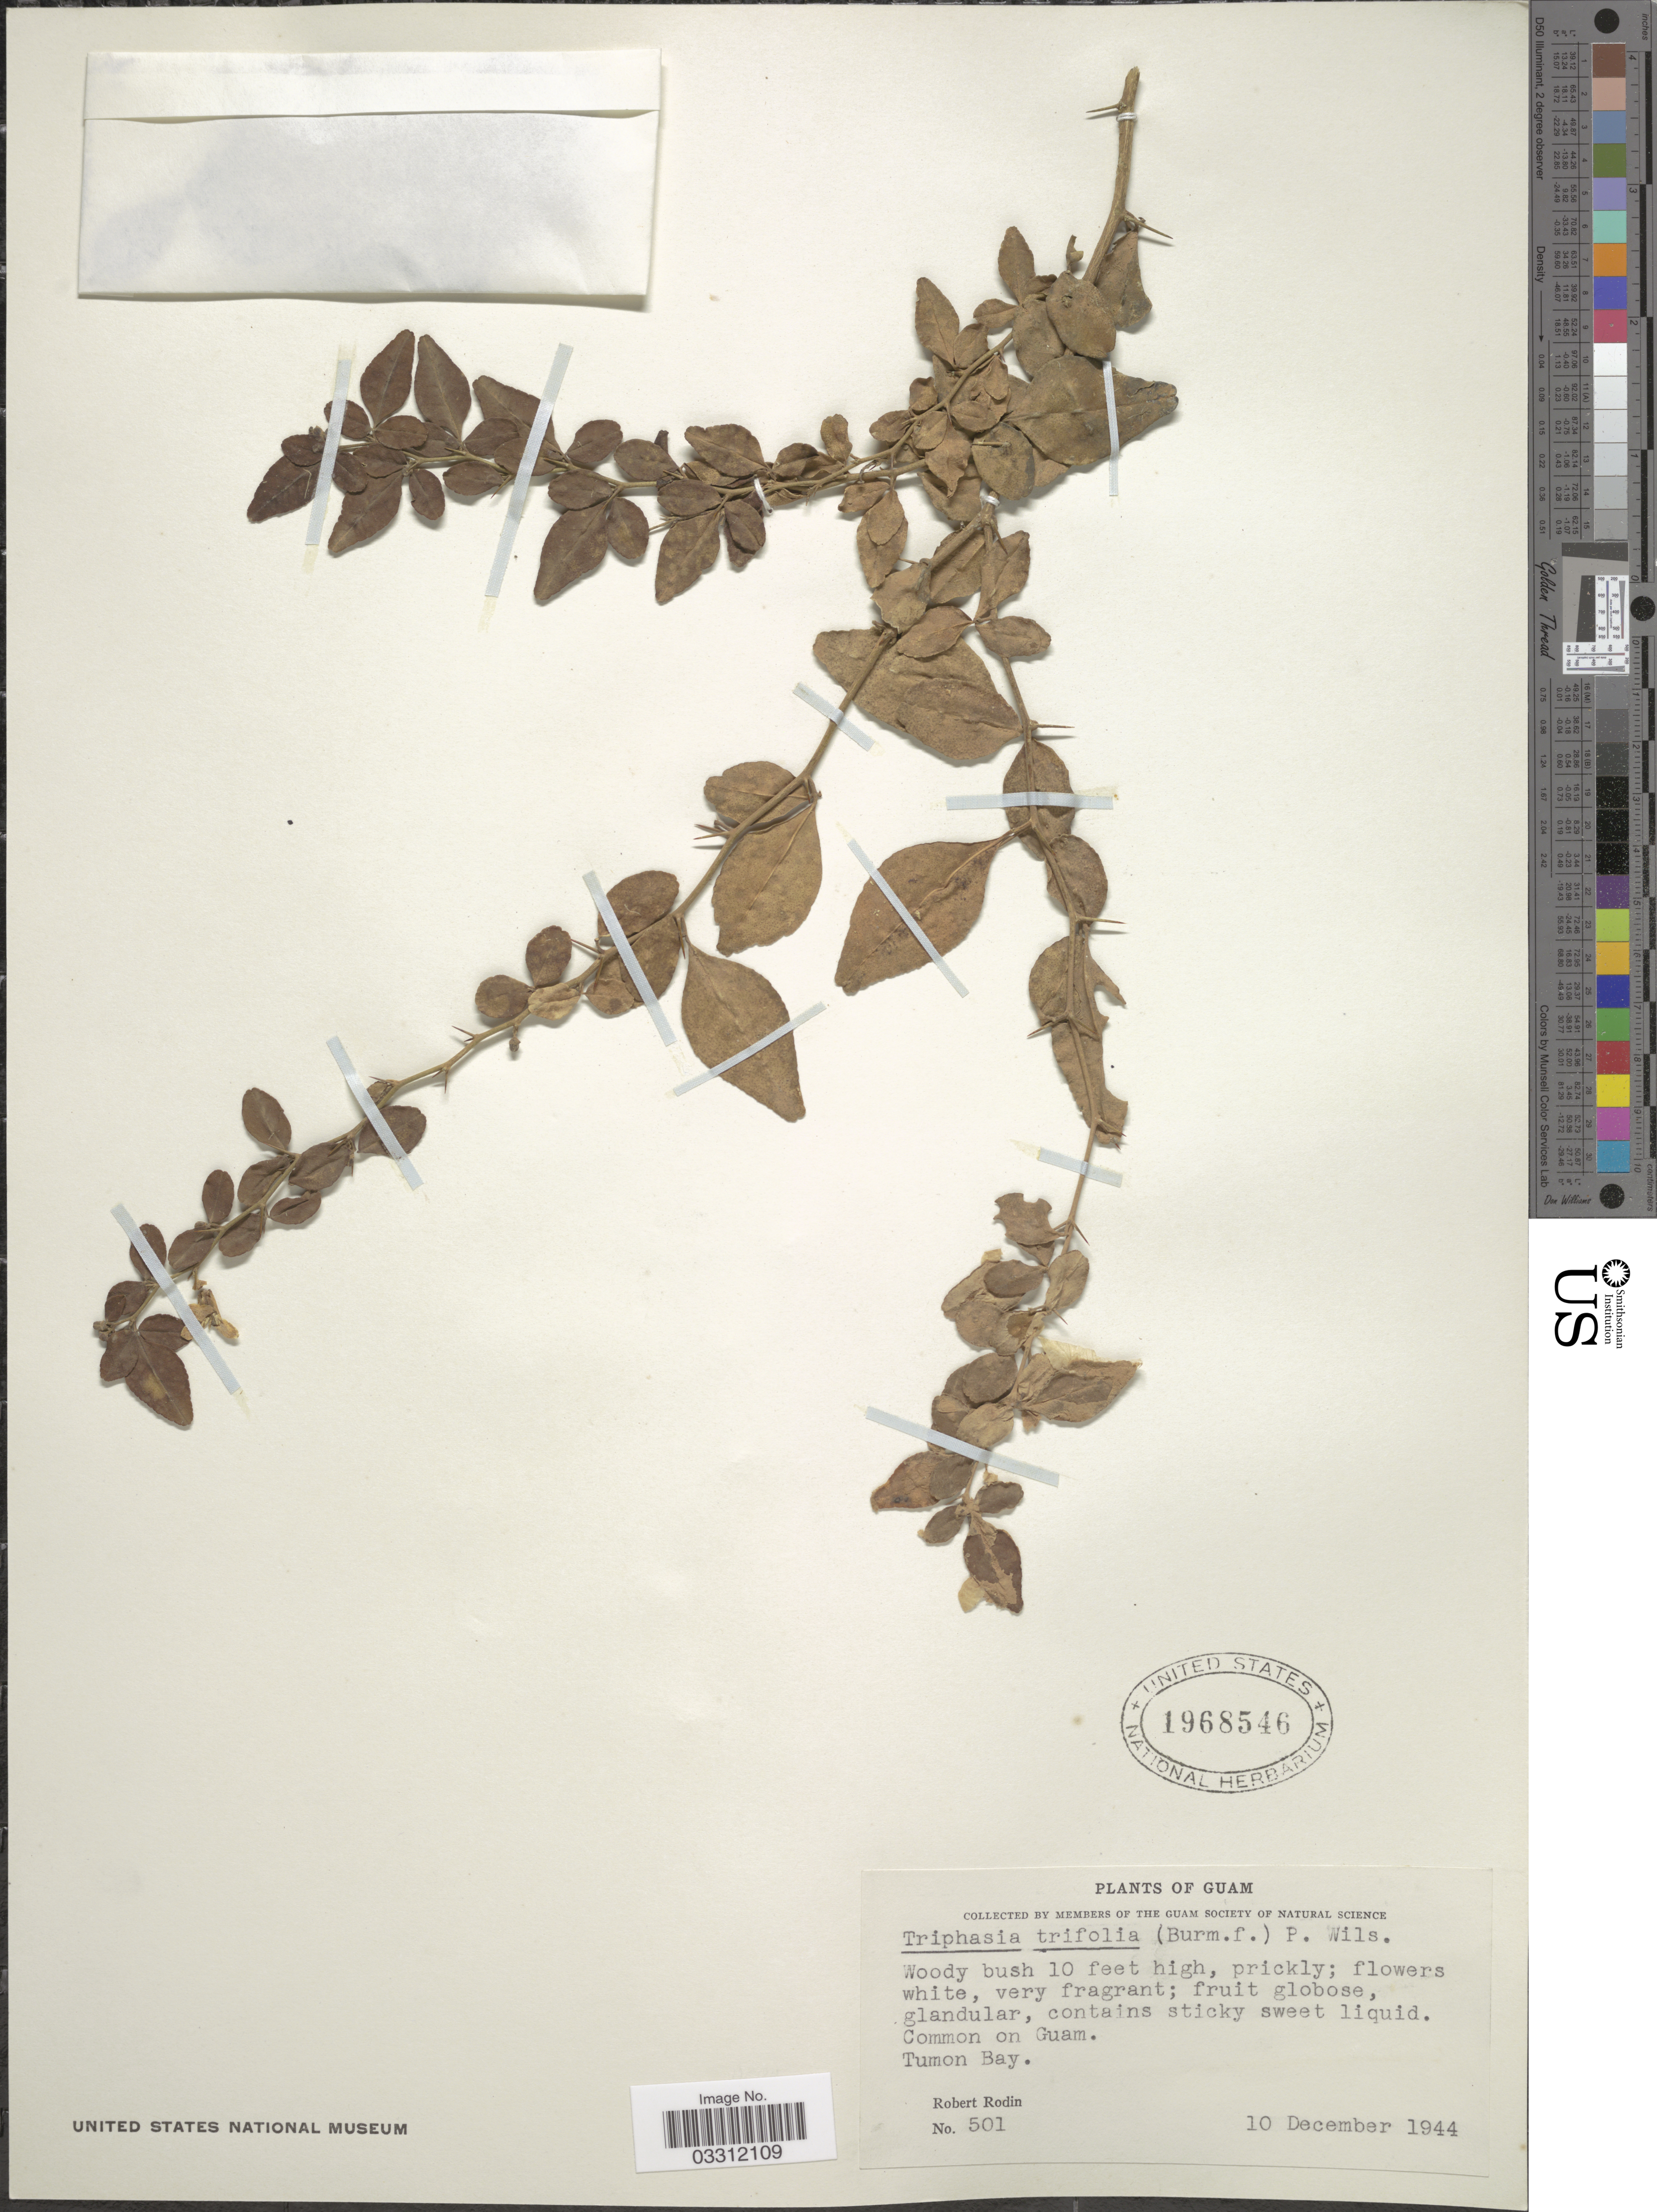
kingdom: Plantae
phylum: Tracheophyta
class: Magnoliopsida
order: Sapindales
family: Rutaceae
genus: Triphasia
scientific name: Triphasia trifolia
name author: (Burm. f.) P. Wilson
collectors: R. Rodin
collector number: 501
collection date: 1944-12-10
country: Guam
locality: Tumon Bay.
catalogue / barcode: US 1968546